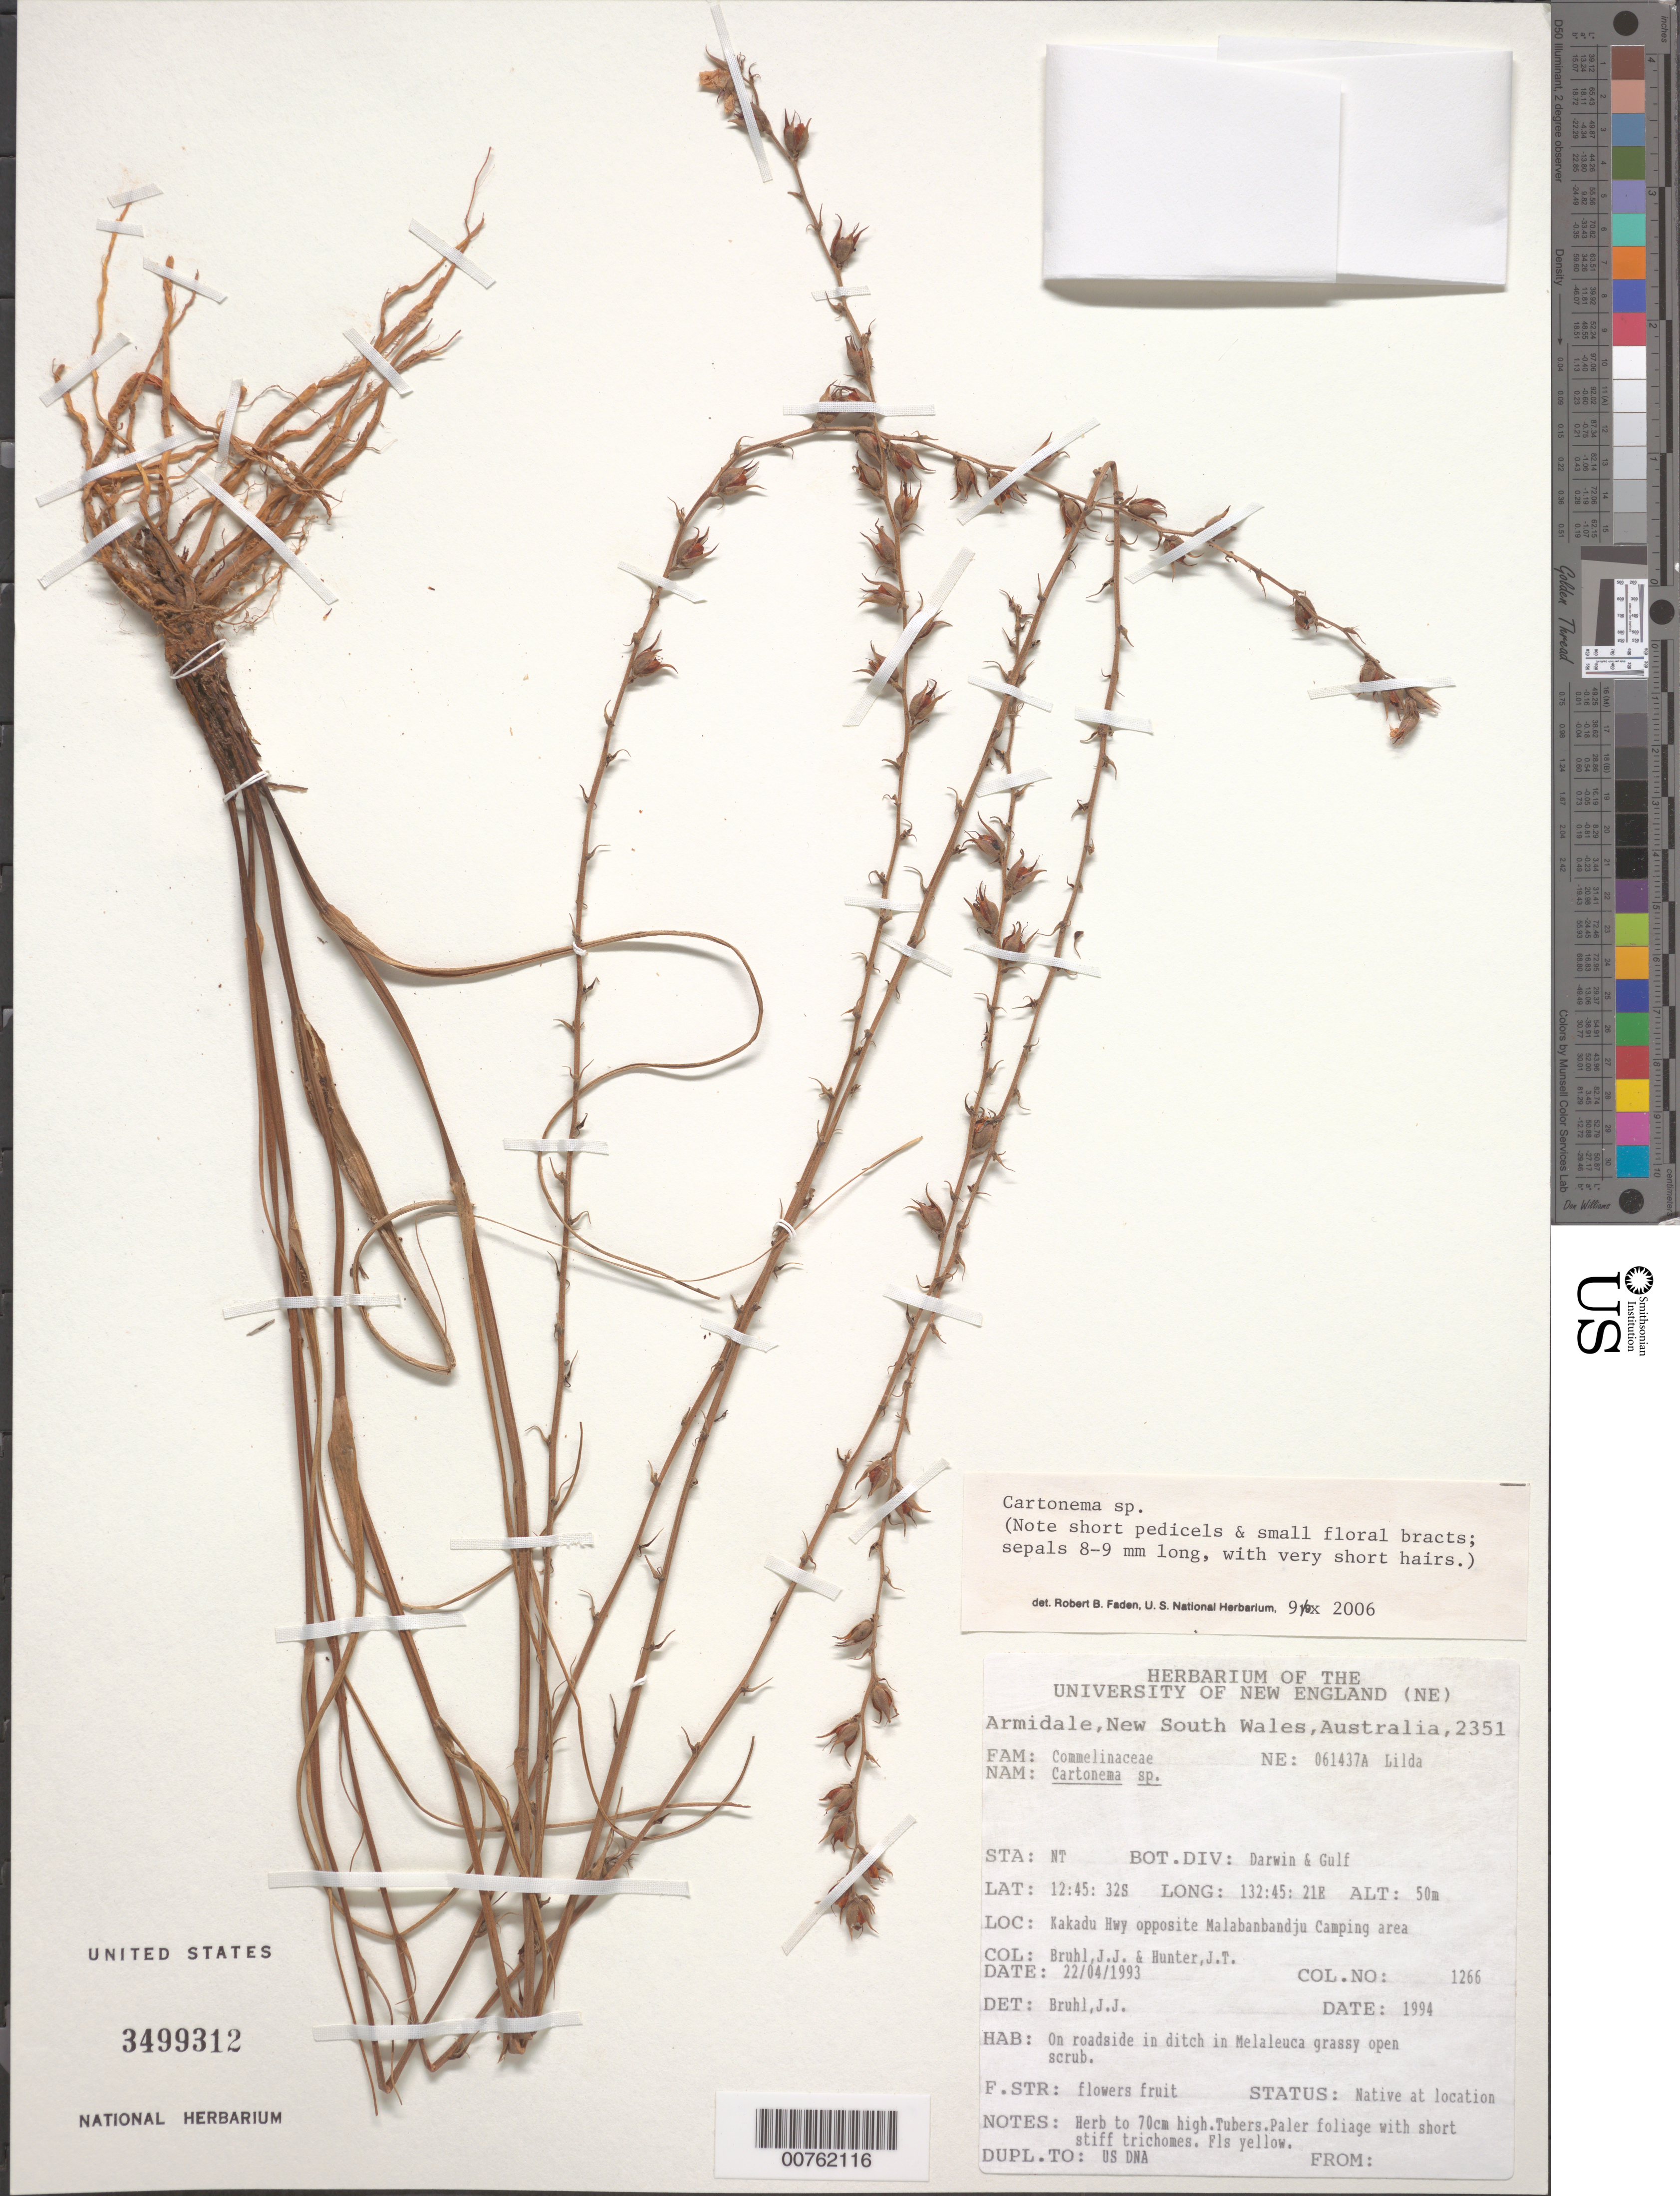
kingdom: Plantae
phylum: Tracheophyta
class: Liliopsida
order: Commelinales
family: Commelinaceae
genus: Cartonema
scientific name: Cartonema sp.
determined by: Faden, Robert B., (US), Smithsonian Institution - National Museum of Natural History (UNITED STATES)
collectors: J. Bruhl & J. Hunter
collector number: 1266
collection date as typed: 22 Apr 1993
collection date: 1993-04-22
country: Australia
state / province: New South Wales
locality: Armidale. Kakadu Hwy, opposite Malabanbandju Camping area.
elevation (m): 50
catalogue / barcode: US 3499312